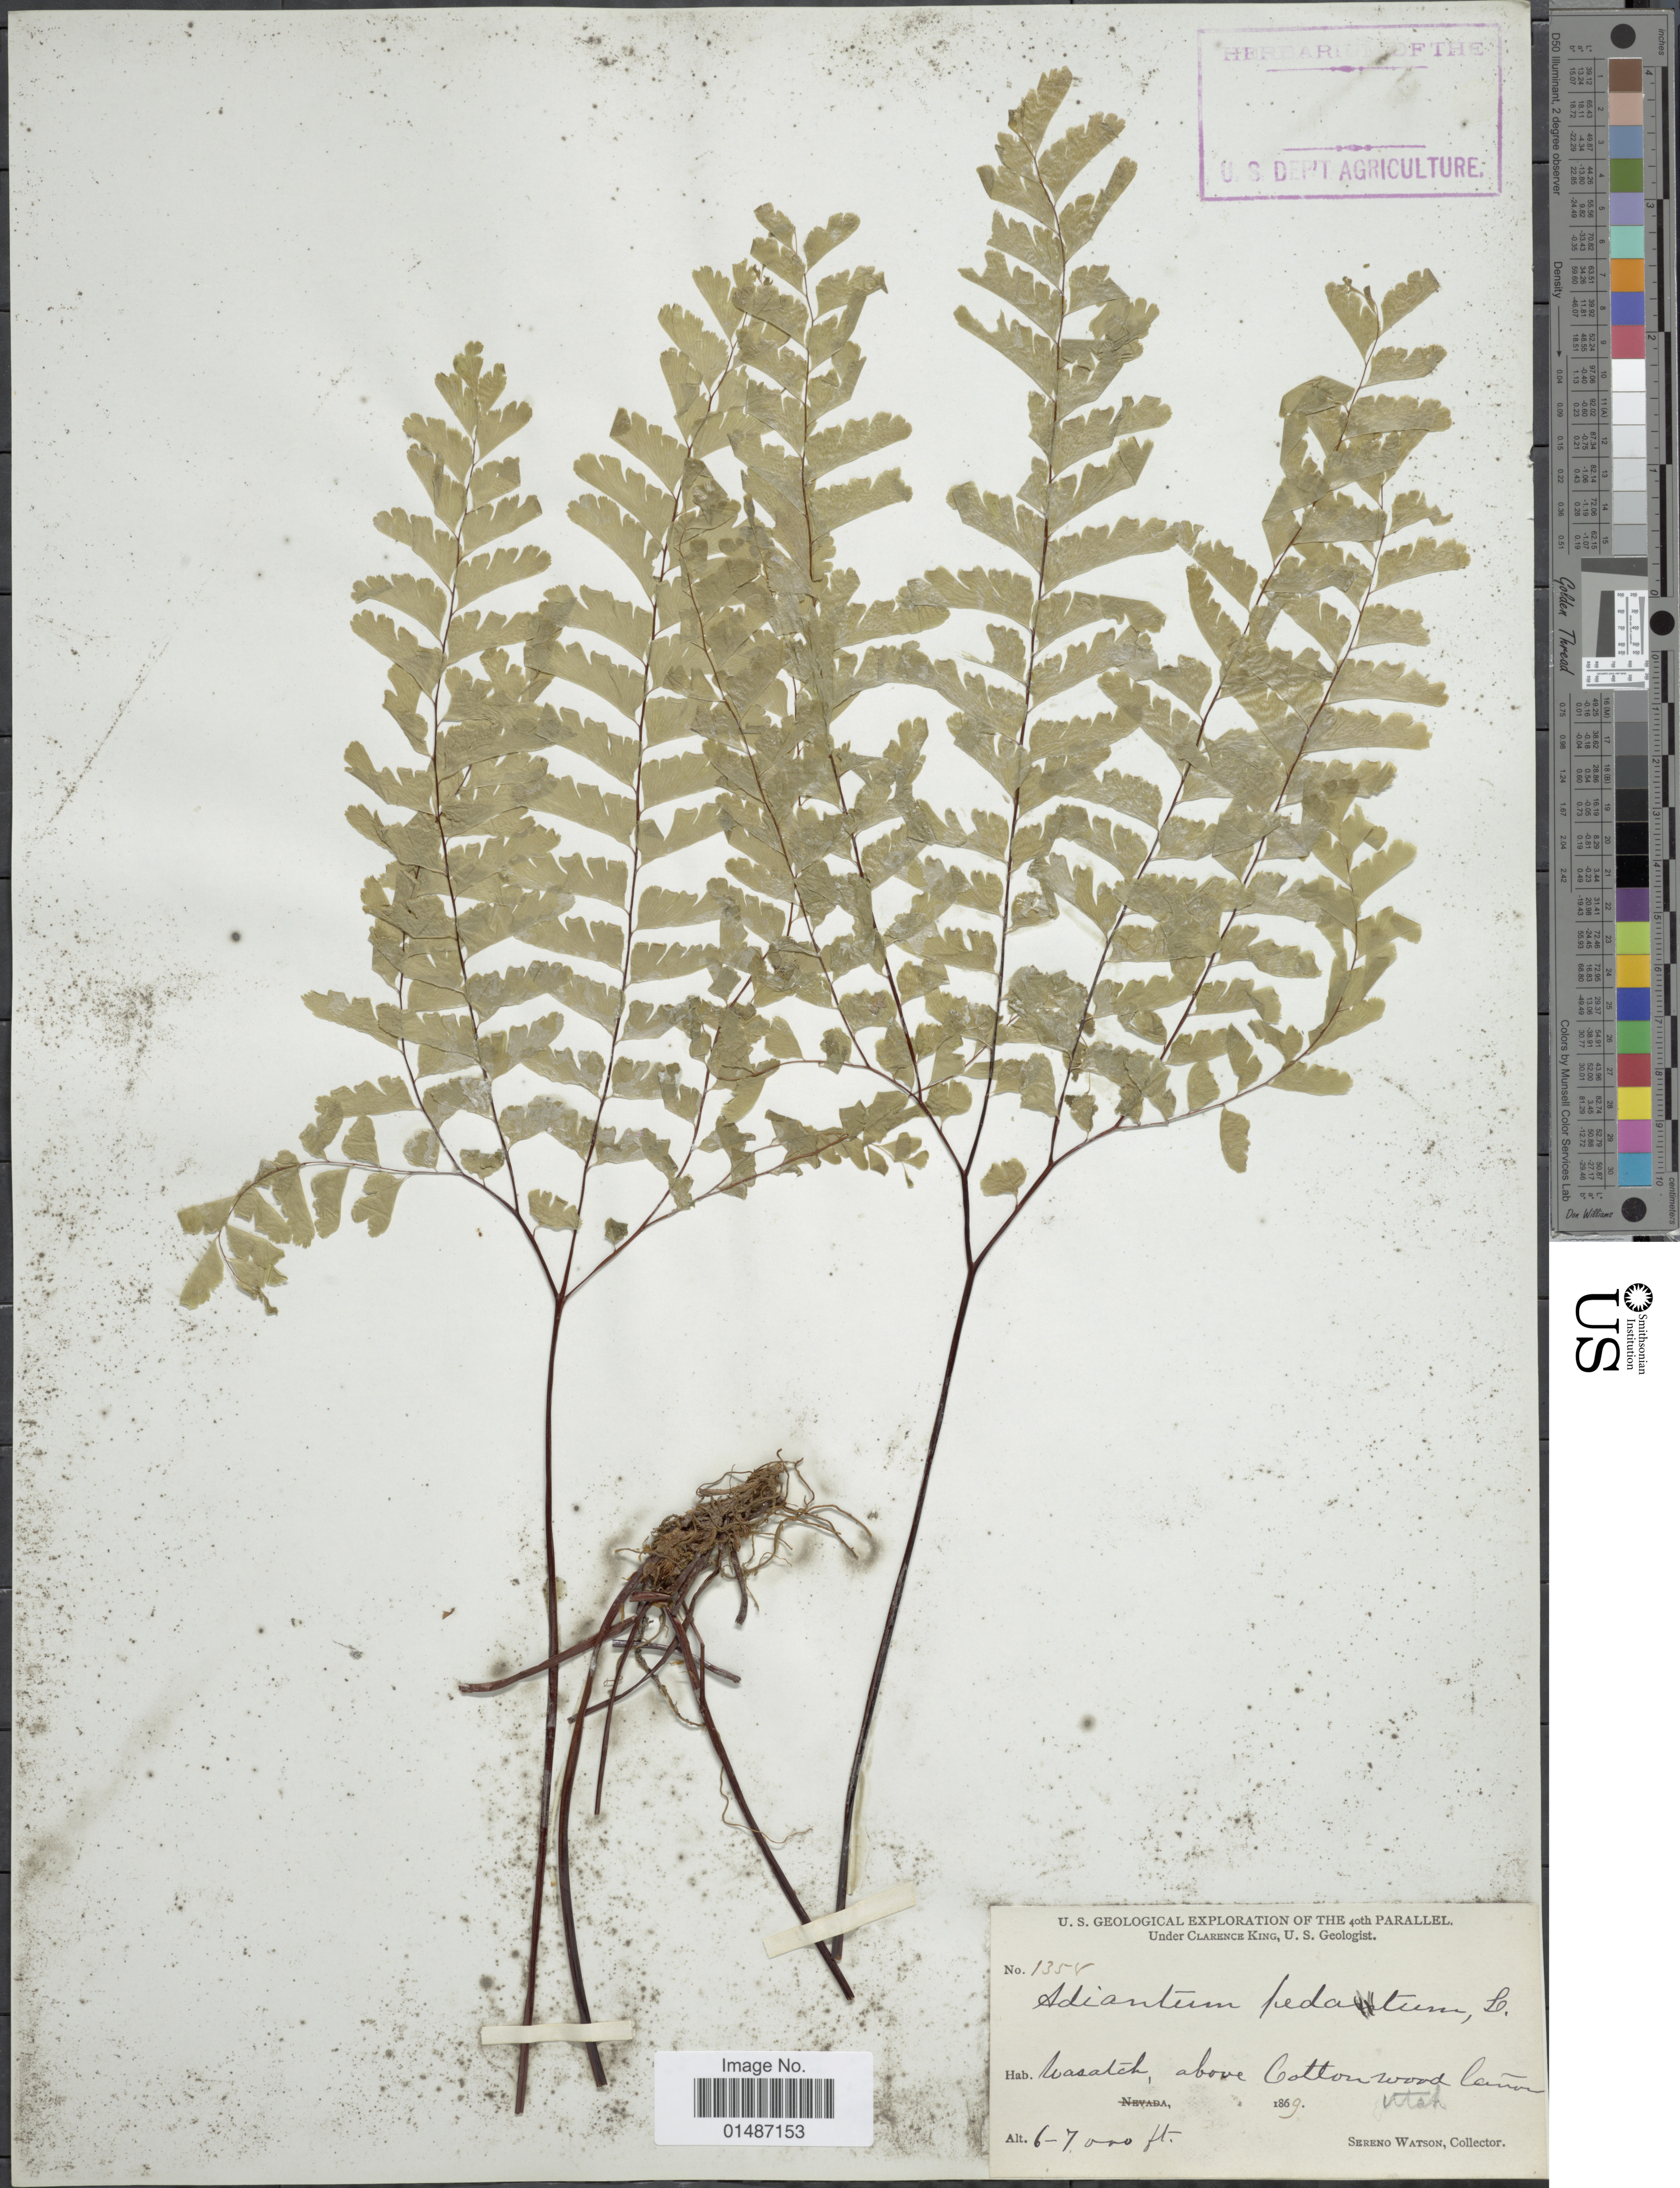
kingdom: Plantae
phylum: Tracheophyta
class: Polypodiopsida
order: Polypodiales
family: Pteridaceae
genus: Adiantum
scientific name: Adiantum pedatum subsp. aleuticum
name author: (Rupr.) Calder & Roy L. Taylor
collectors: S. Watson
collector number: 1358*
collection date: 1869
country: United States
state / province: Utah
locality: Wasatch, above Cottonwood Cañon.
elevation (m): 1829